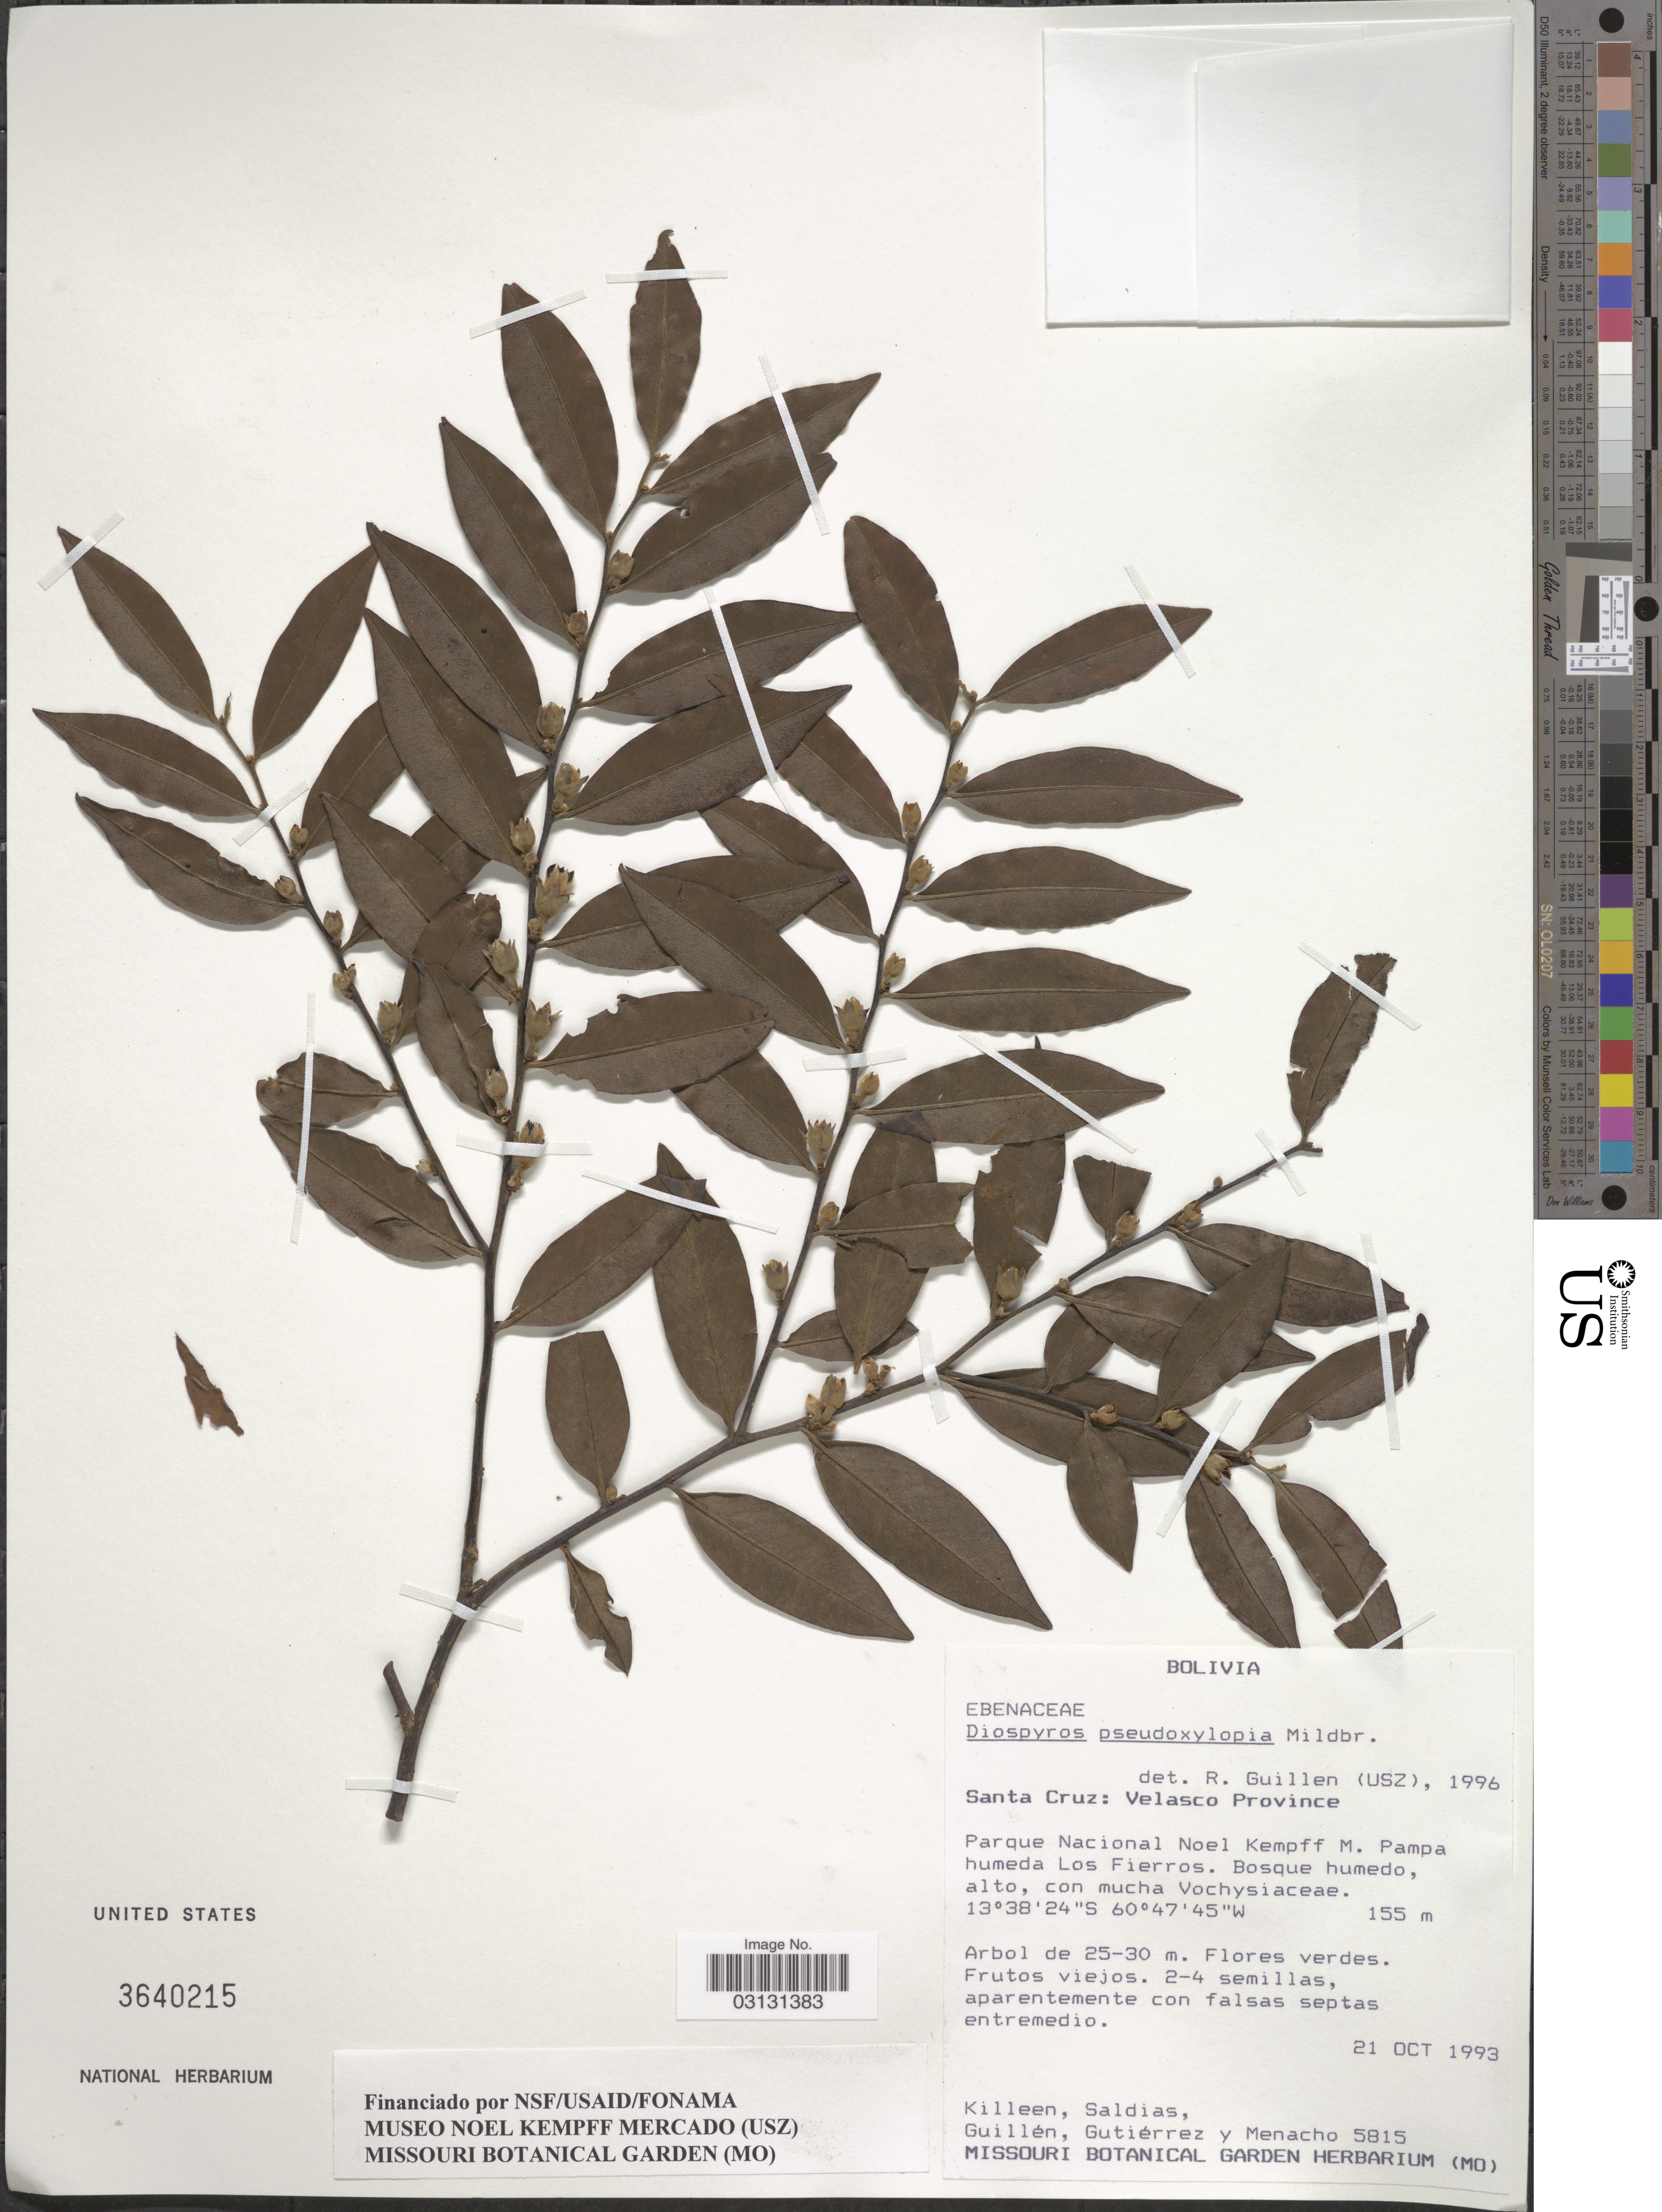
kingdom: Plantae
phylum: Tracheophyta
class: Magnoliopsida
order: Ericales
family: Ebenaceae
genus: Diospyros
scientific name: Diospyros pseudoxylopia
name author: Mildbr.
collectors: Killeen, --, -. Saldias, -- Guillen, -. Gutierrez & Menacho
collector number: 5815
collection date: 1993-10-21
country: Bolivia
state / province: Santa Cruz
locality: Velasco Province. Parque Nacional Noel Kempff M. Pampa humeda Los Fierros.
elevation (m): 155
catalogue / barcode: US 3640215